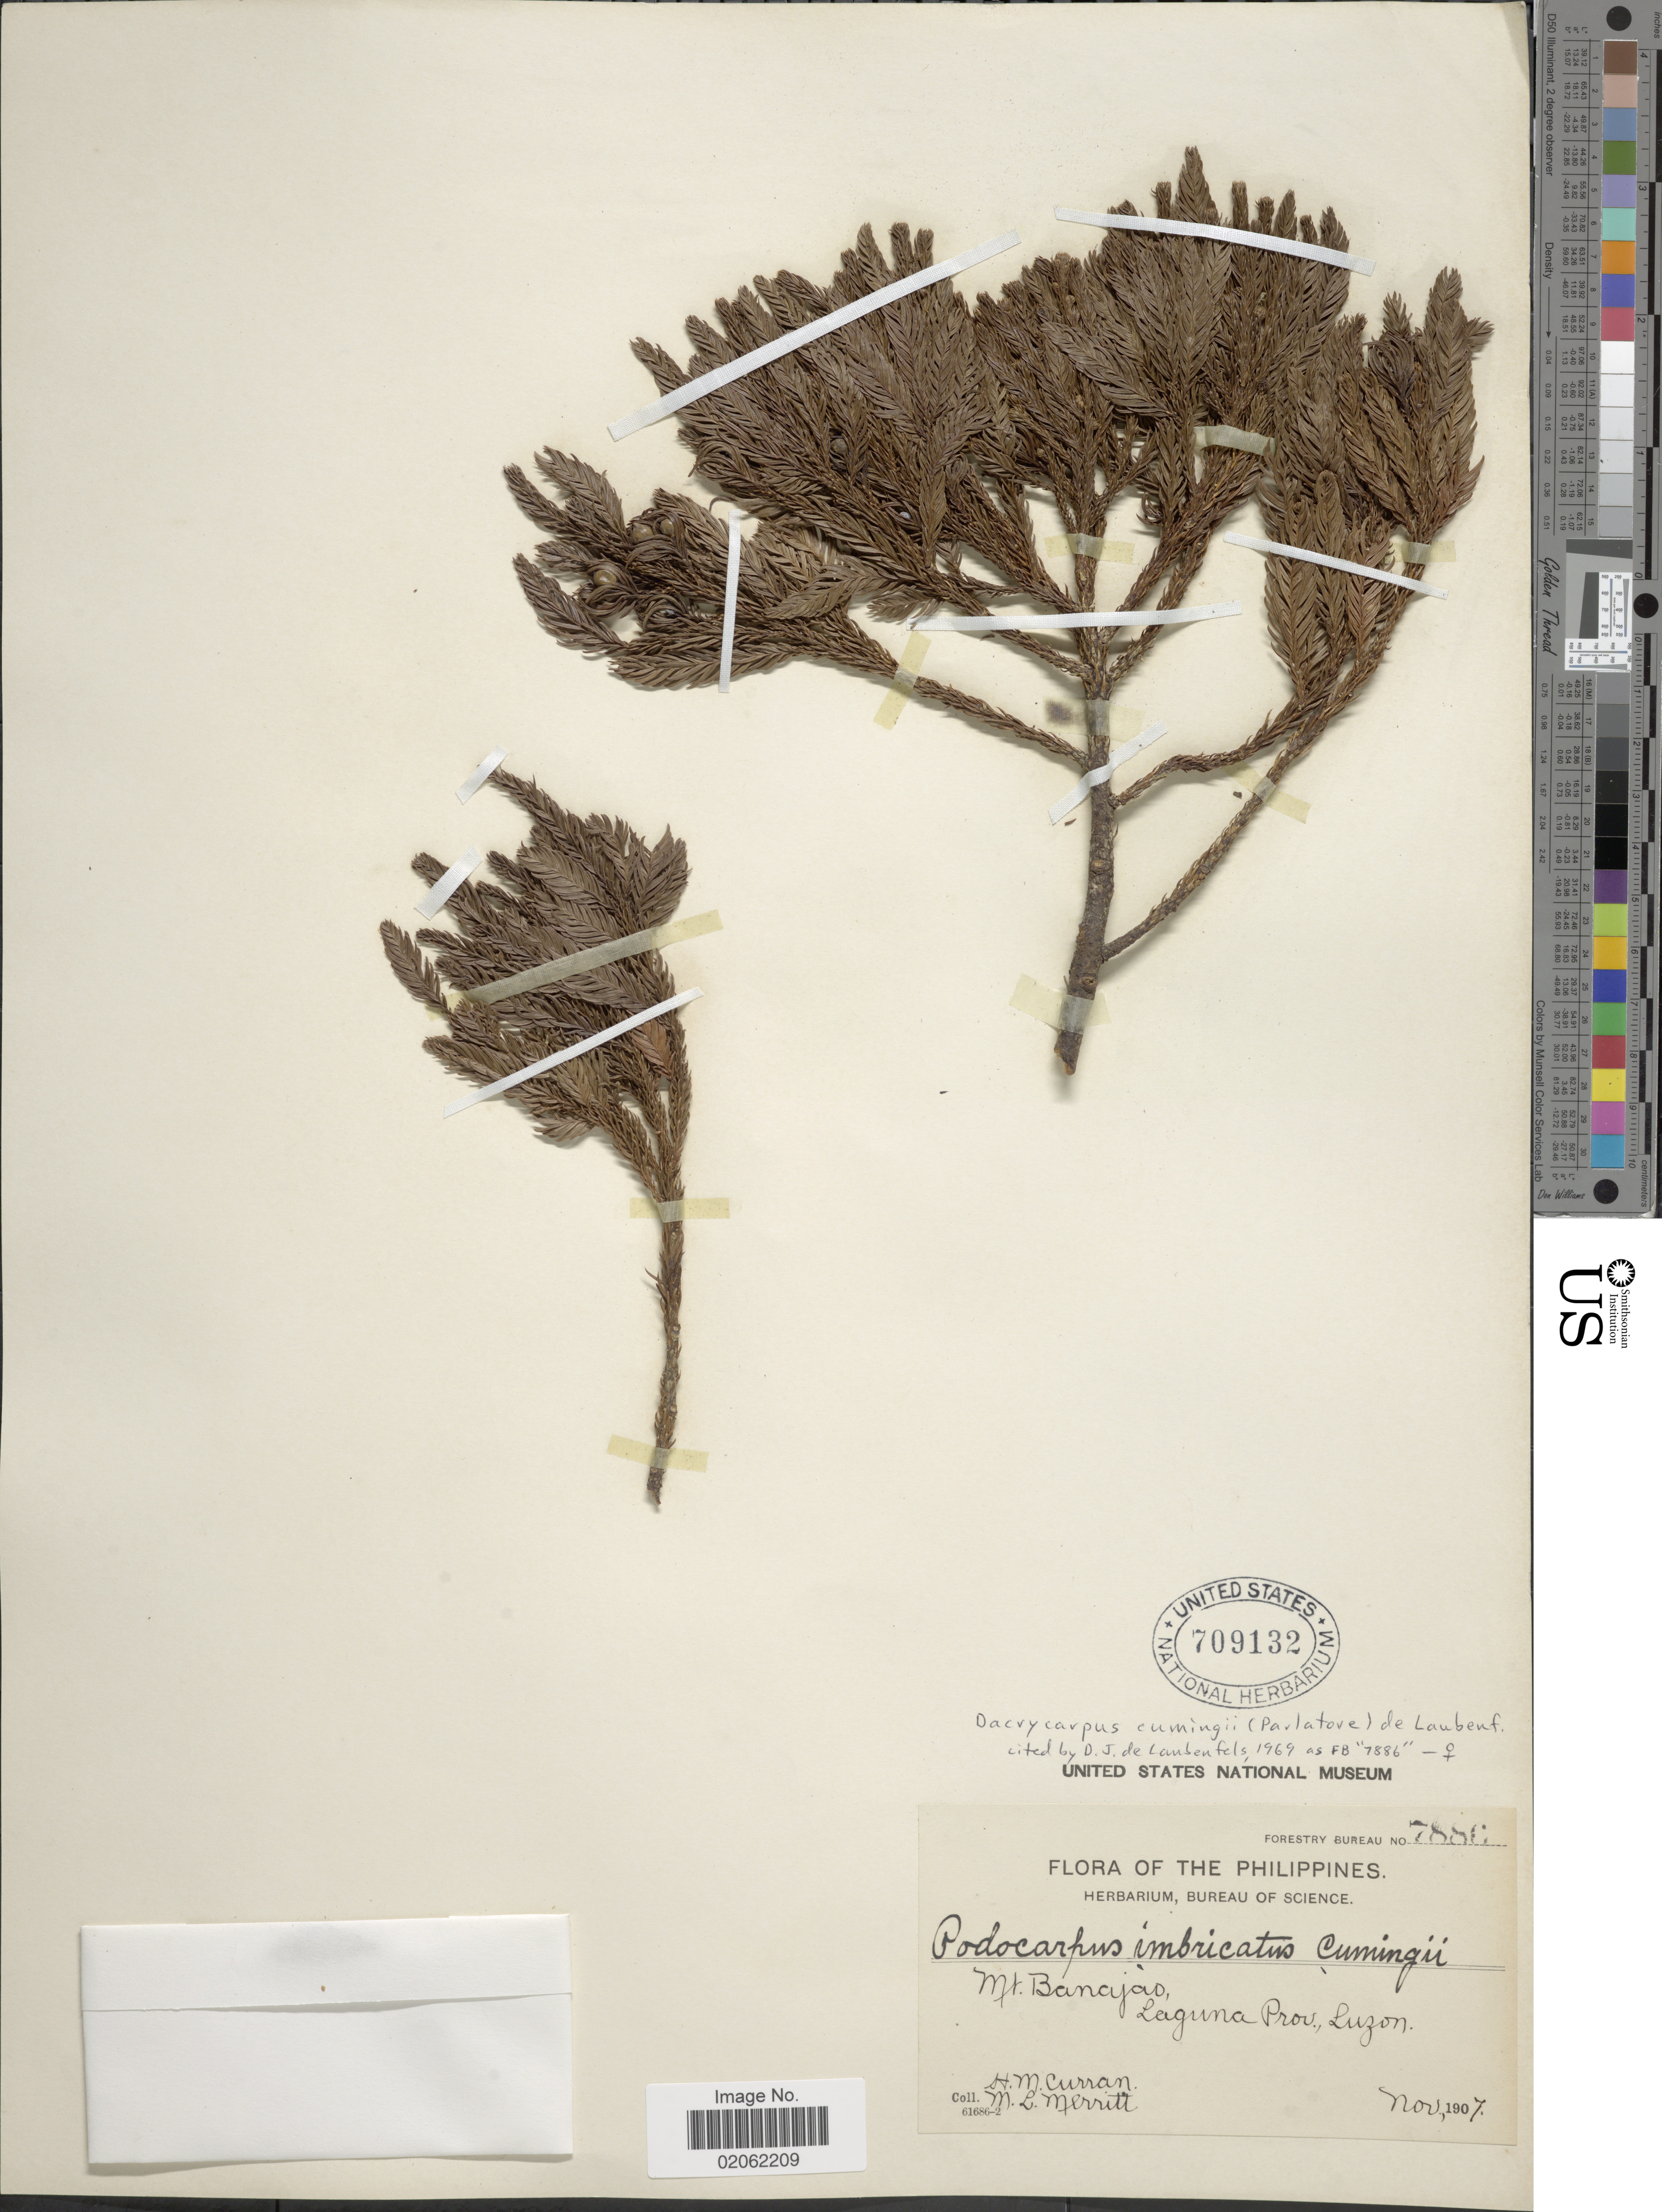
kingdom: Plantae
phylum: Tracheophyta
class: Pinopsida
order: Pinales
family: Podocarpaceae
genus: Dacrycarpus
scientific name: Dacrycarpus cumingii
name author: (Parl.) de Laub.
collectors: M. L. Merritt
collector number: Forestry Bureau 7886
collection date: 1907-11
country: Philippines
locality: Mt Banajao, Laguna Prov. Luzon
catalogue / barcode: US 709132